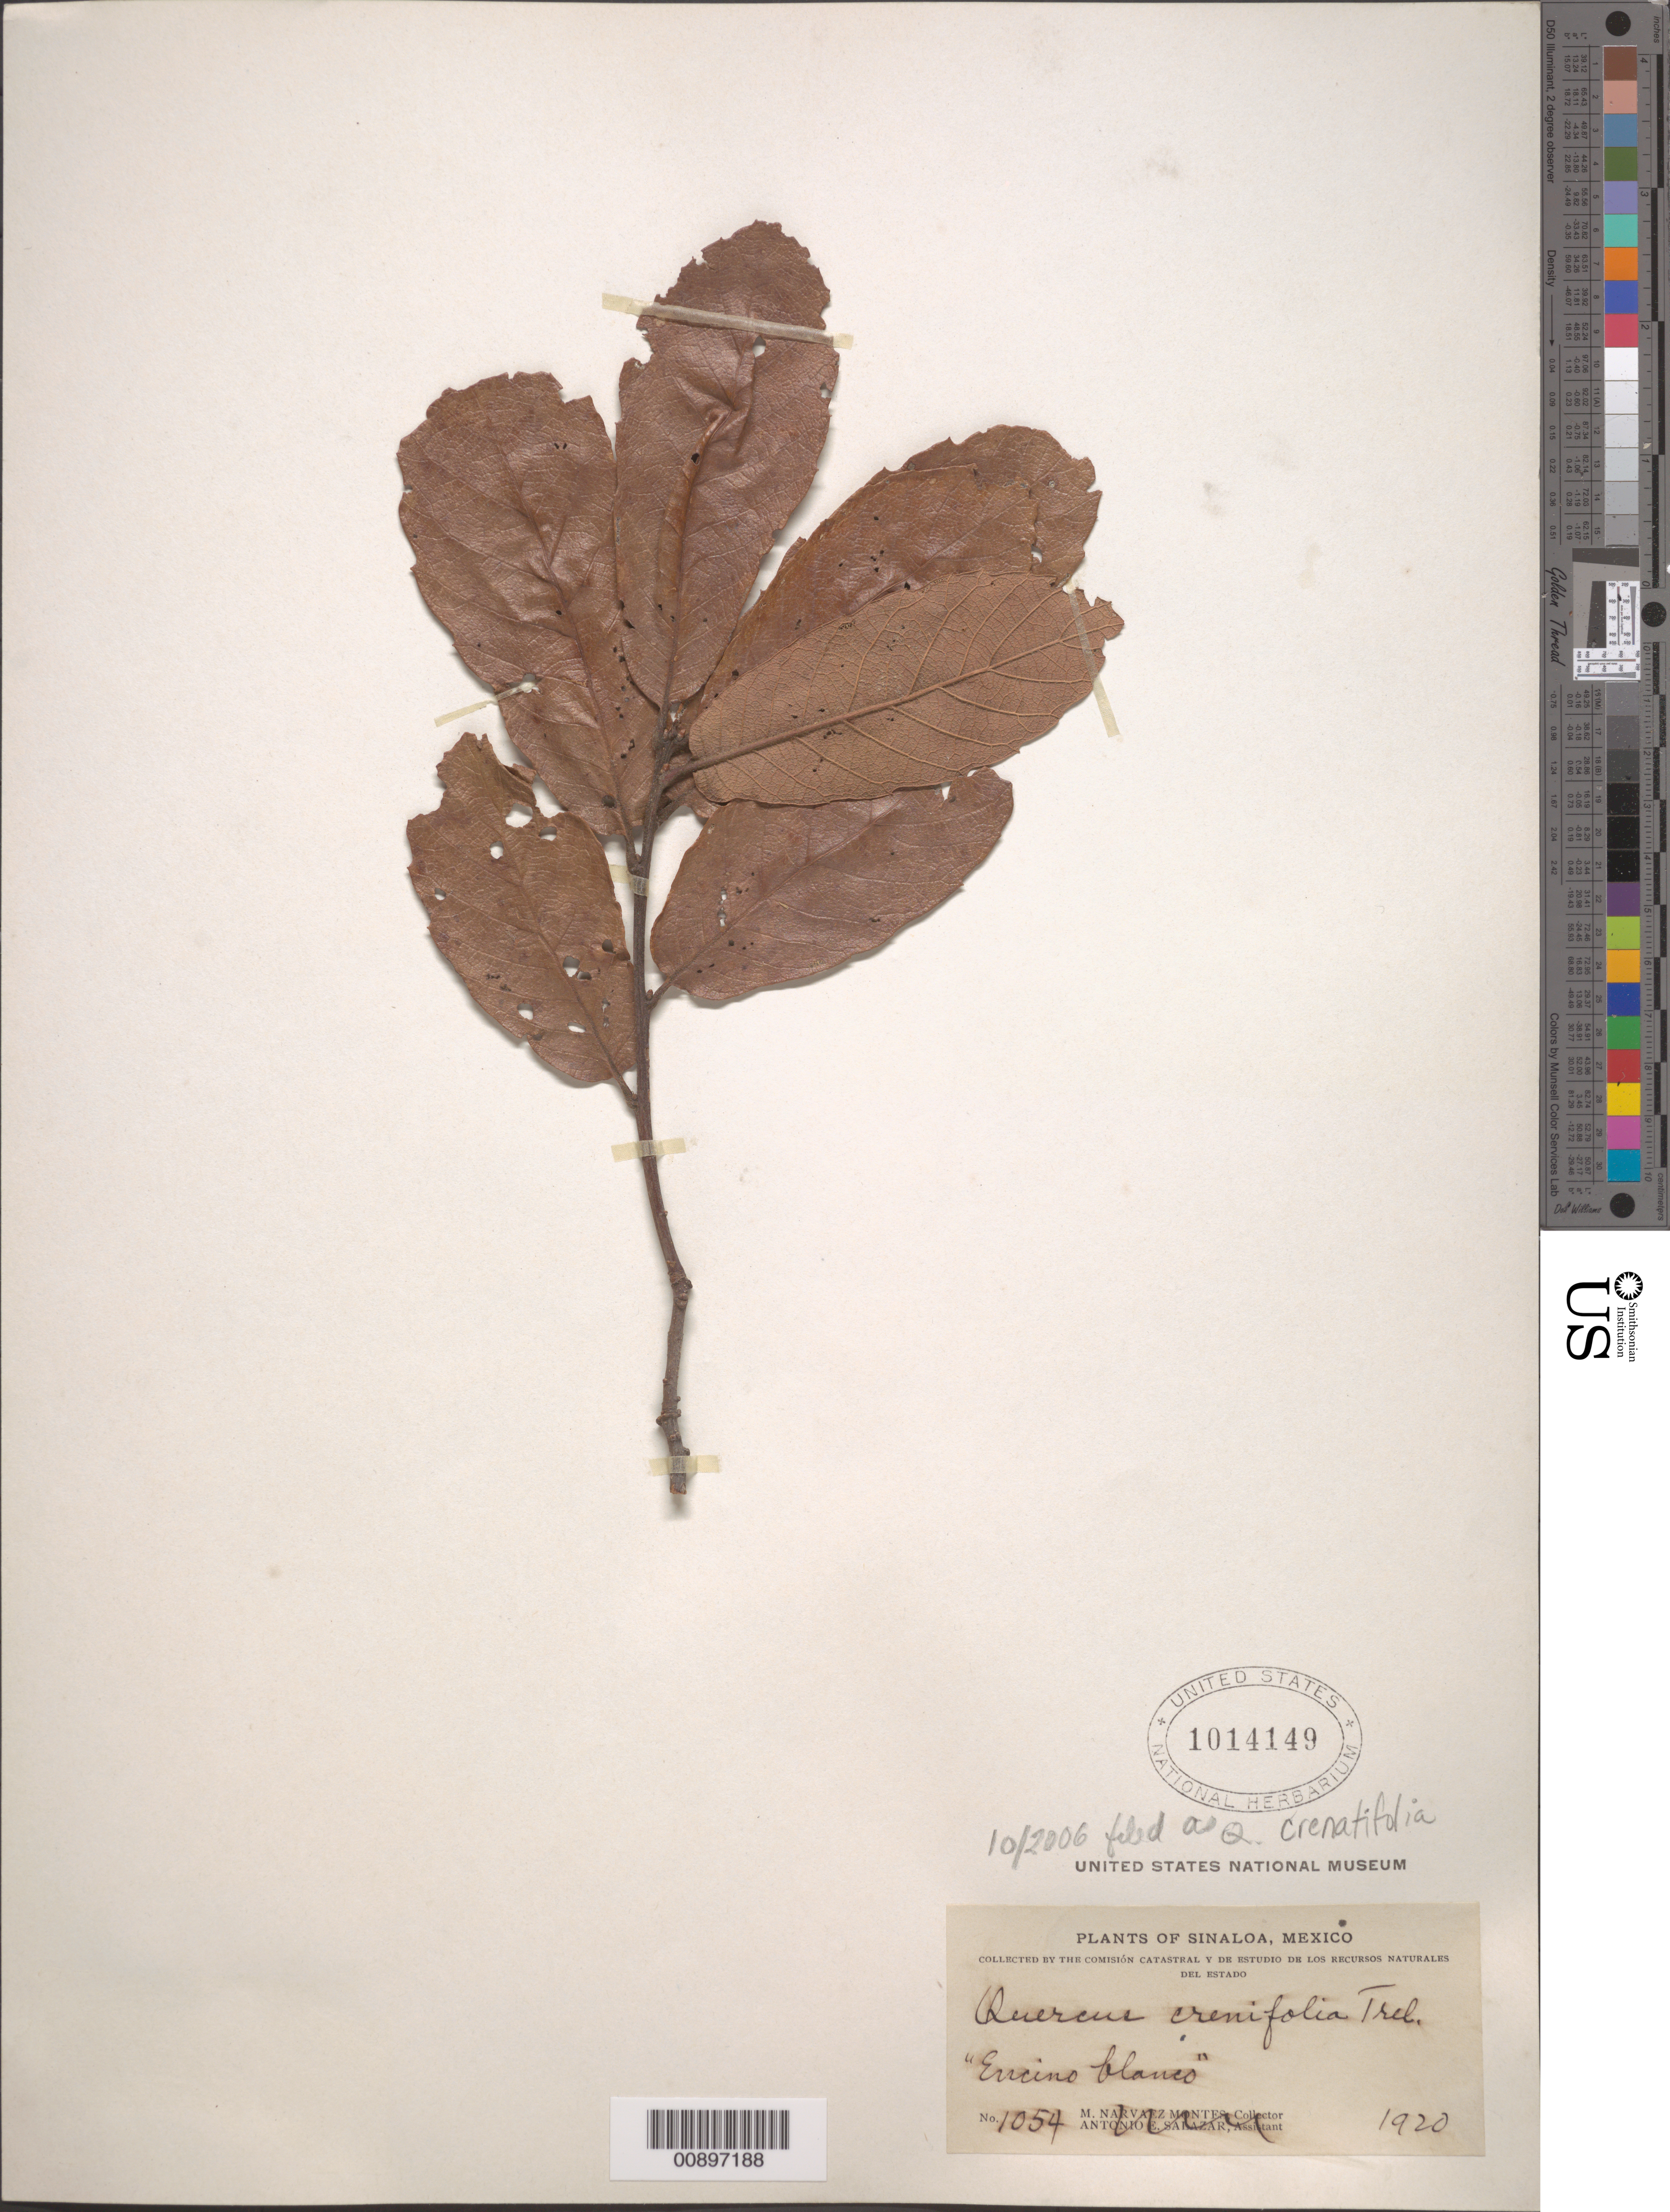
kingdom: Plantae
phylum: Tracheophyta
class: Magnoliopsida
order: Fagales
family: Fagaceae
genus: Quercus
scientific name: Quercus crenatifolia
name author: Trel.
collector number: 1054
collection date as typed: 1920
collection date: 1920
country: Mexico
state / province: Sinaloa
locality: Sinaloa.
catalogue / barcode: US 1014149